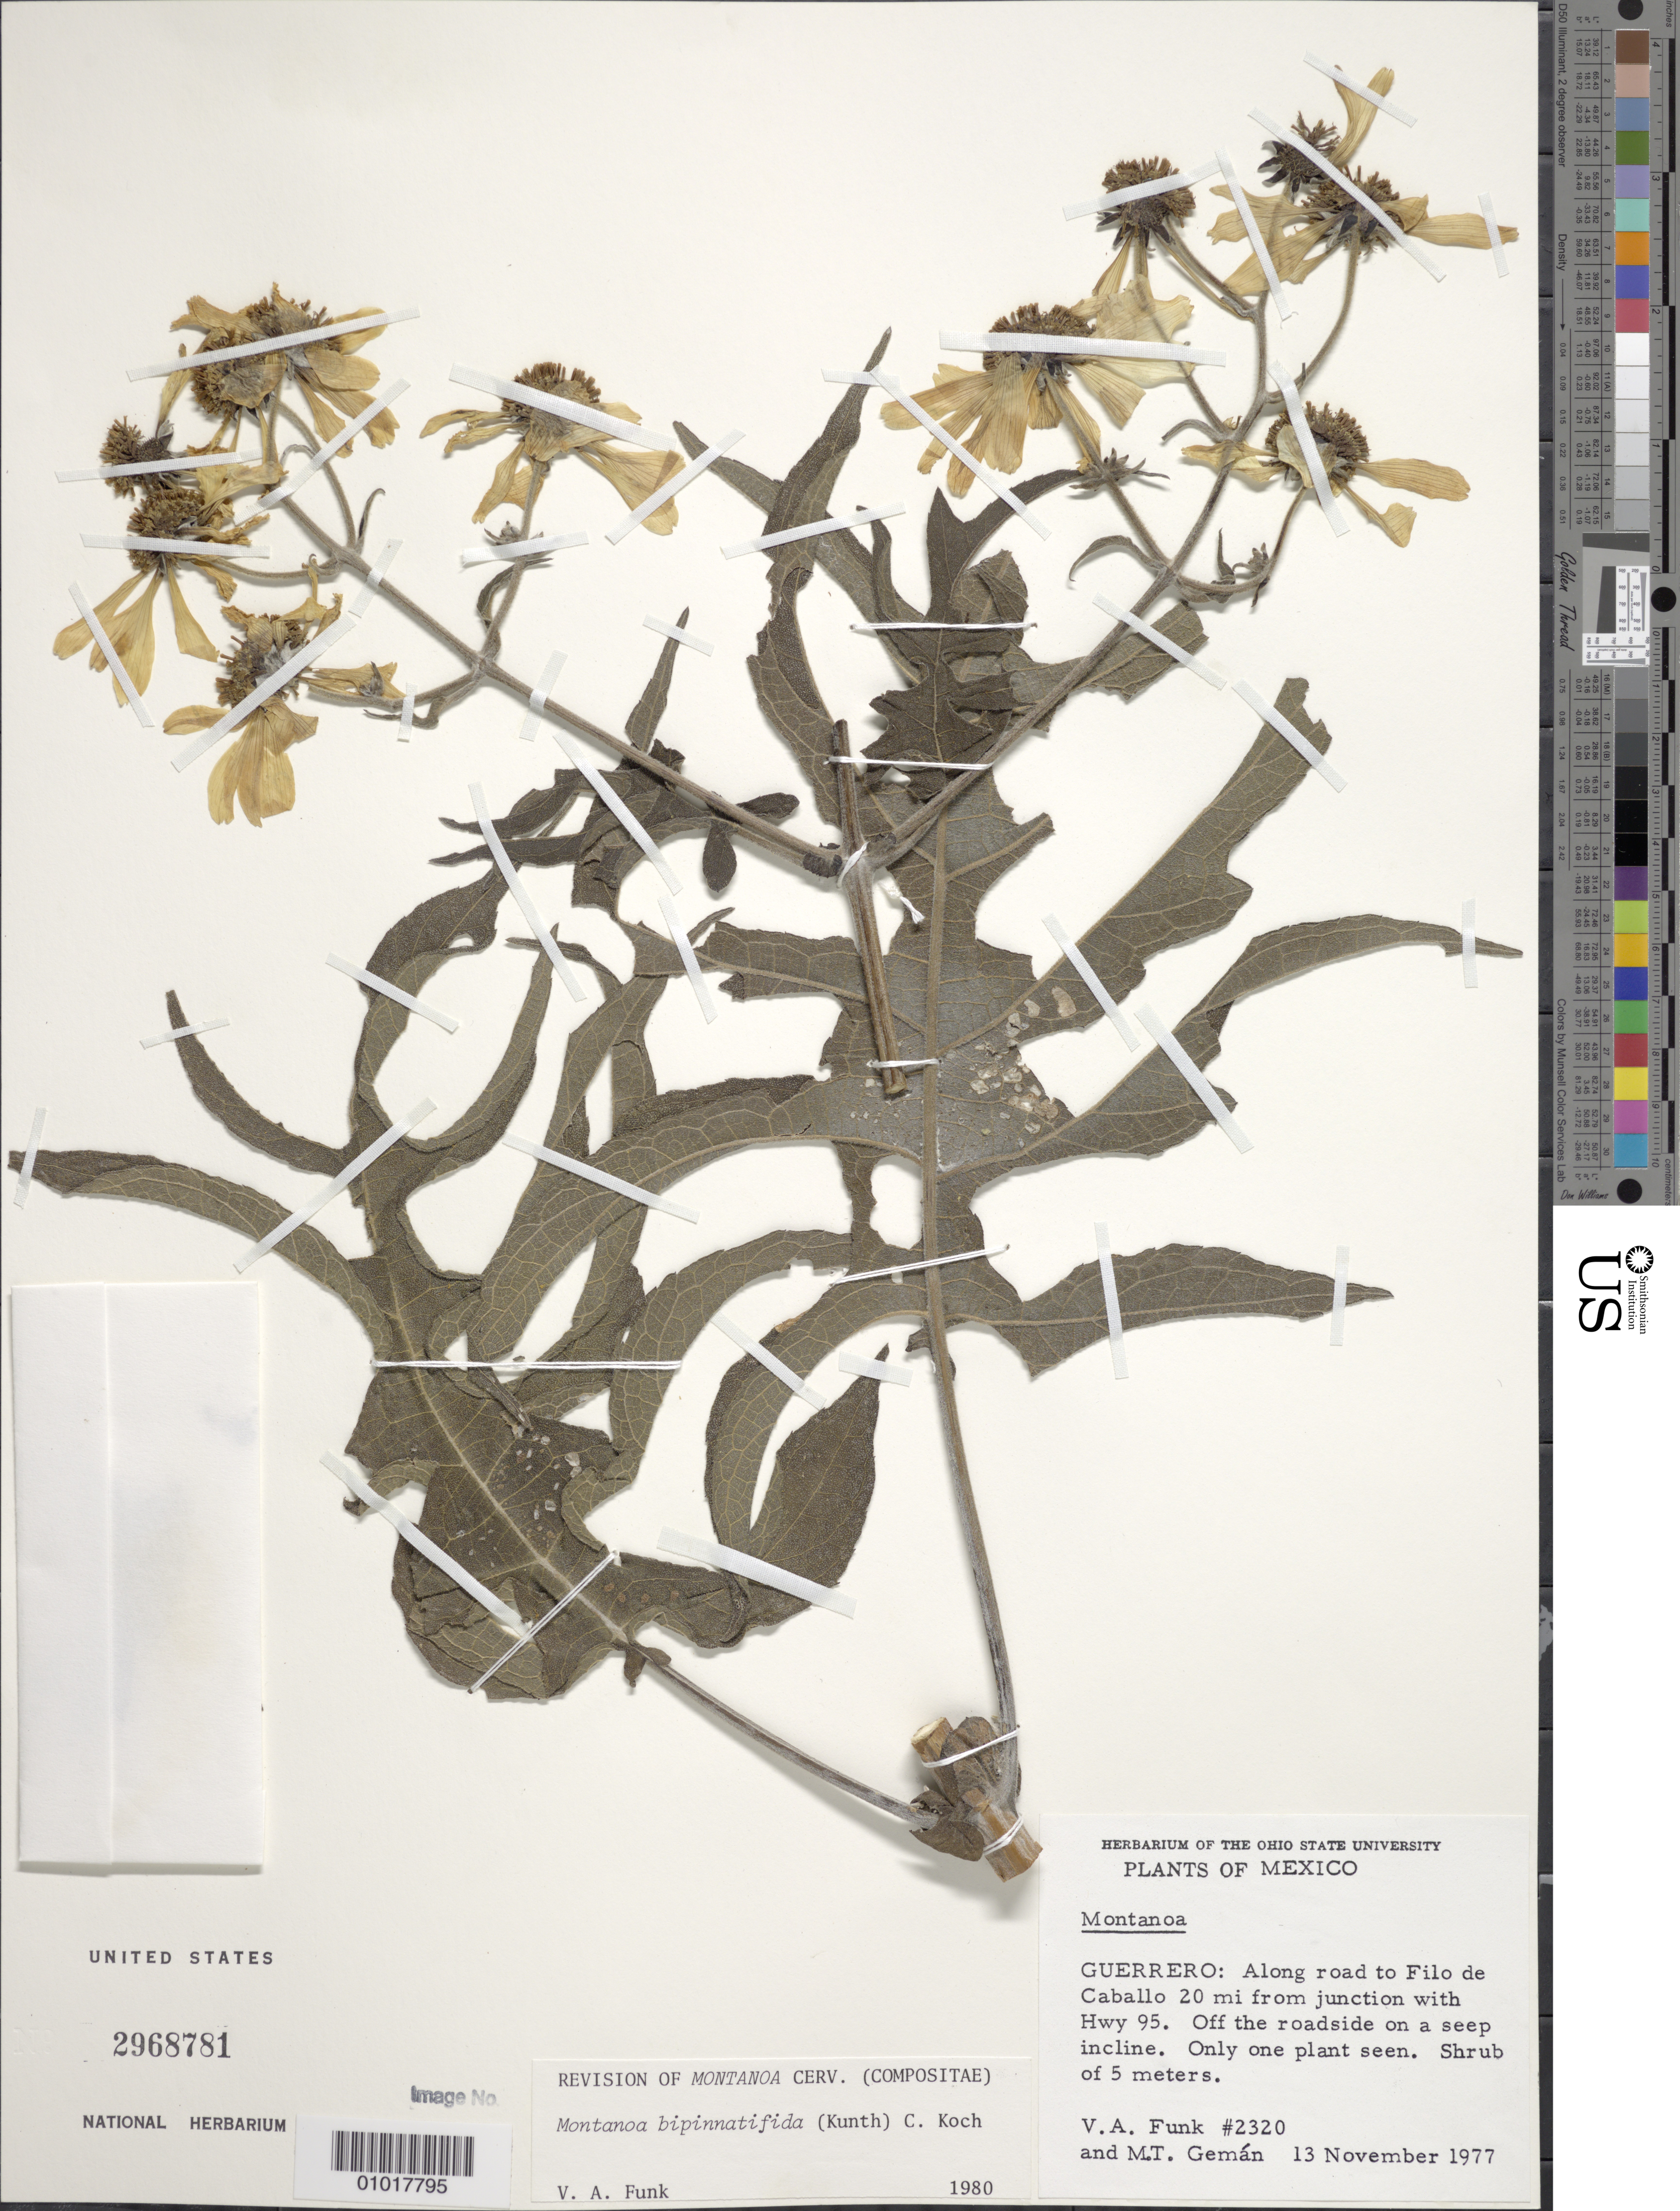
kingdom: Plantae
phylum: Tracheophyta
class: Magnoliopsida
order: Asterales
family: Asteraceae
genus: Montanoa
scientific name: Montanoa bipinnatifida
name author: (Kunth) C. Koch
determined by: Funk, Vicki A., (BOT), Smithsonian Institution - National Museum of Natural History (UNITED STATES)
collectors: V. Funk & M. T. Germán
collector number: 2320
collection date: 1977-11-13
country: Mexico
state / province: Guerrero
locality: Along road to Filo de Caballo 20 mi from jctn with Hwy 95.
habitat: Off the roadside on a steep incline.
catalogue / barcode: US 2968781